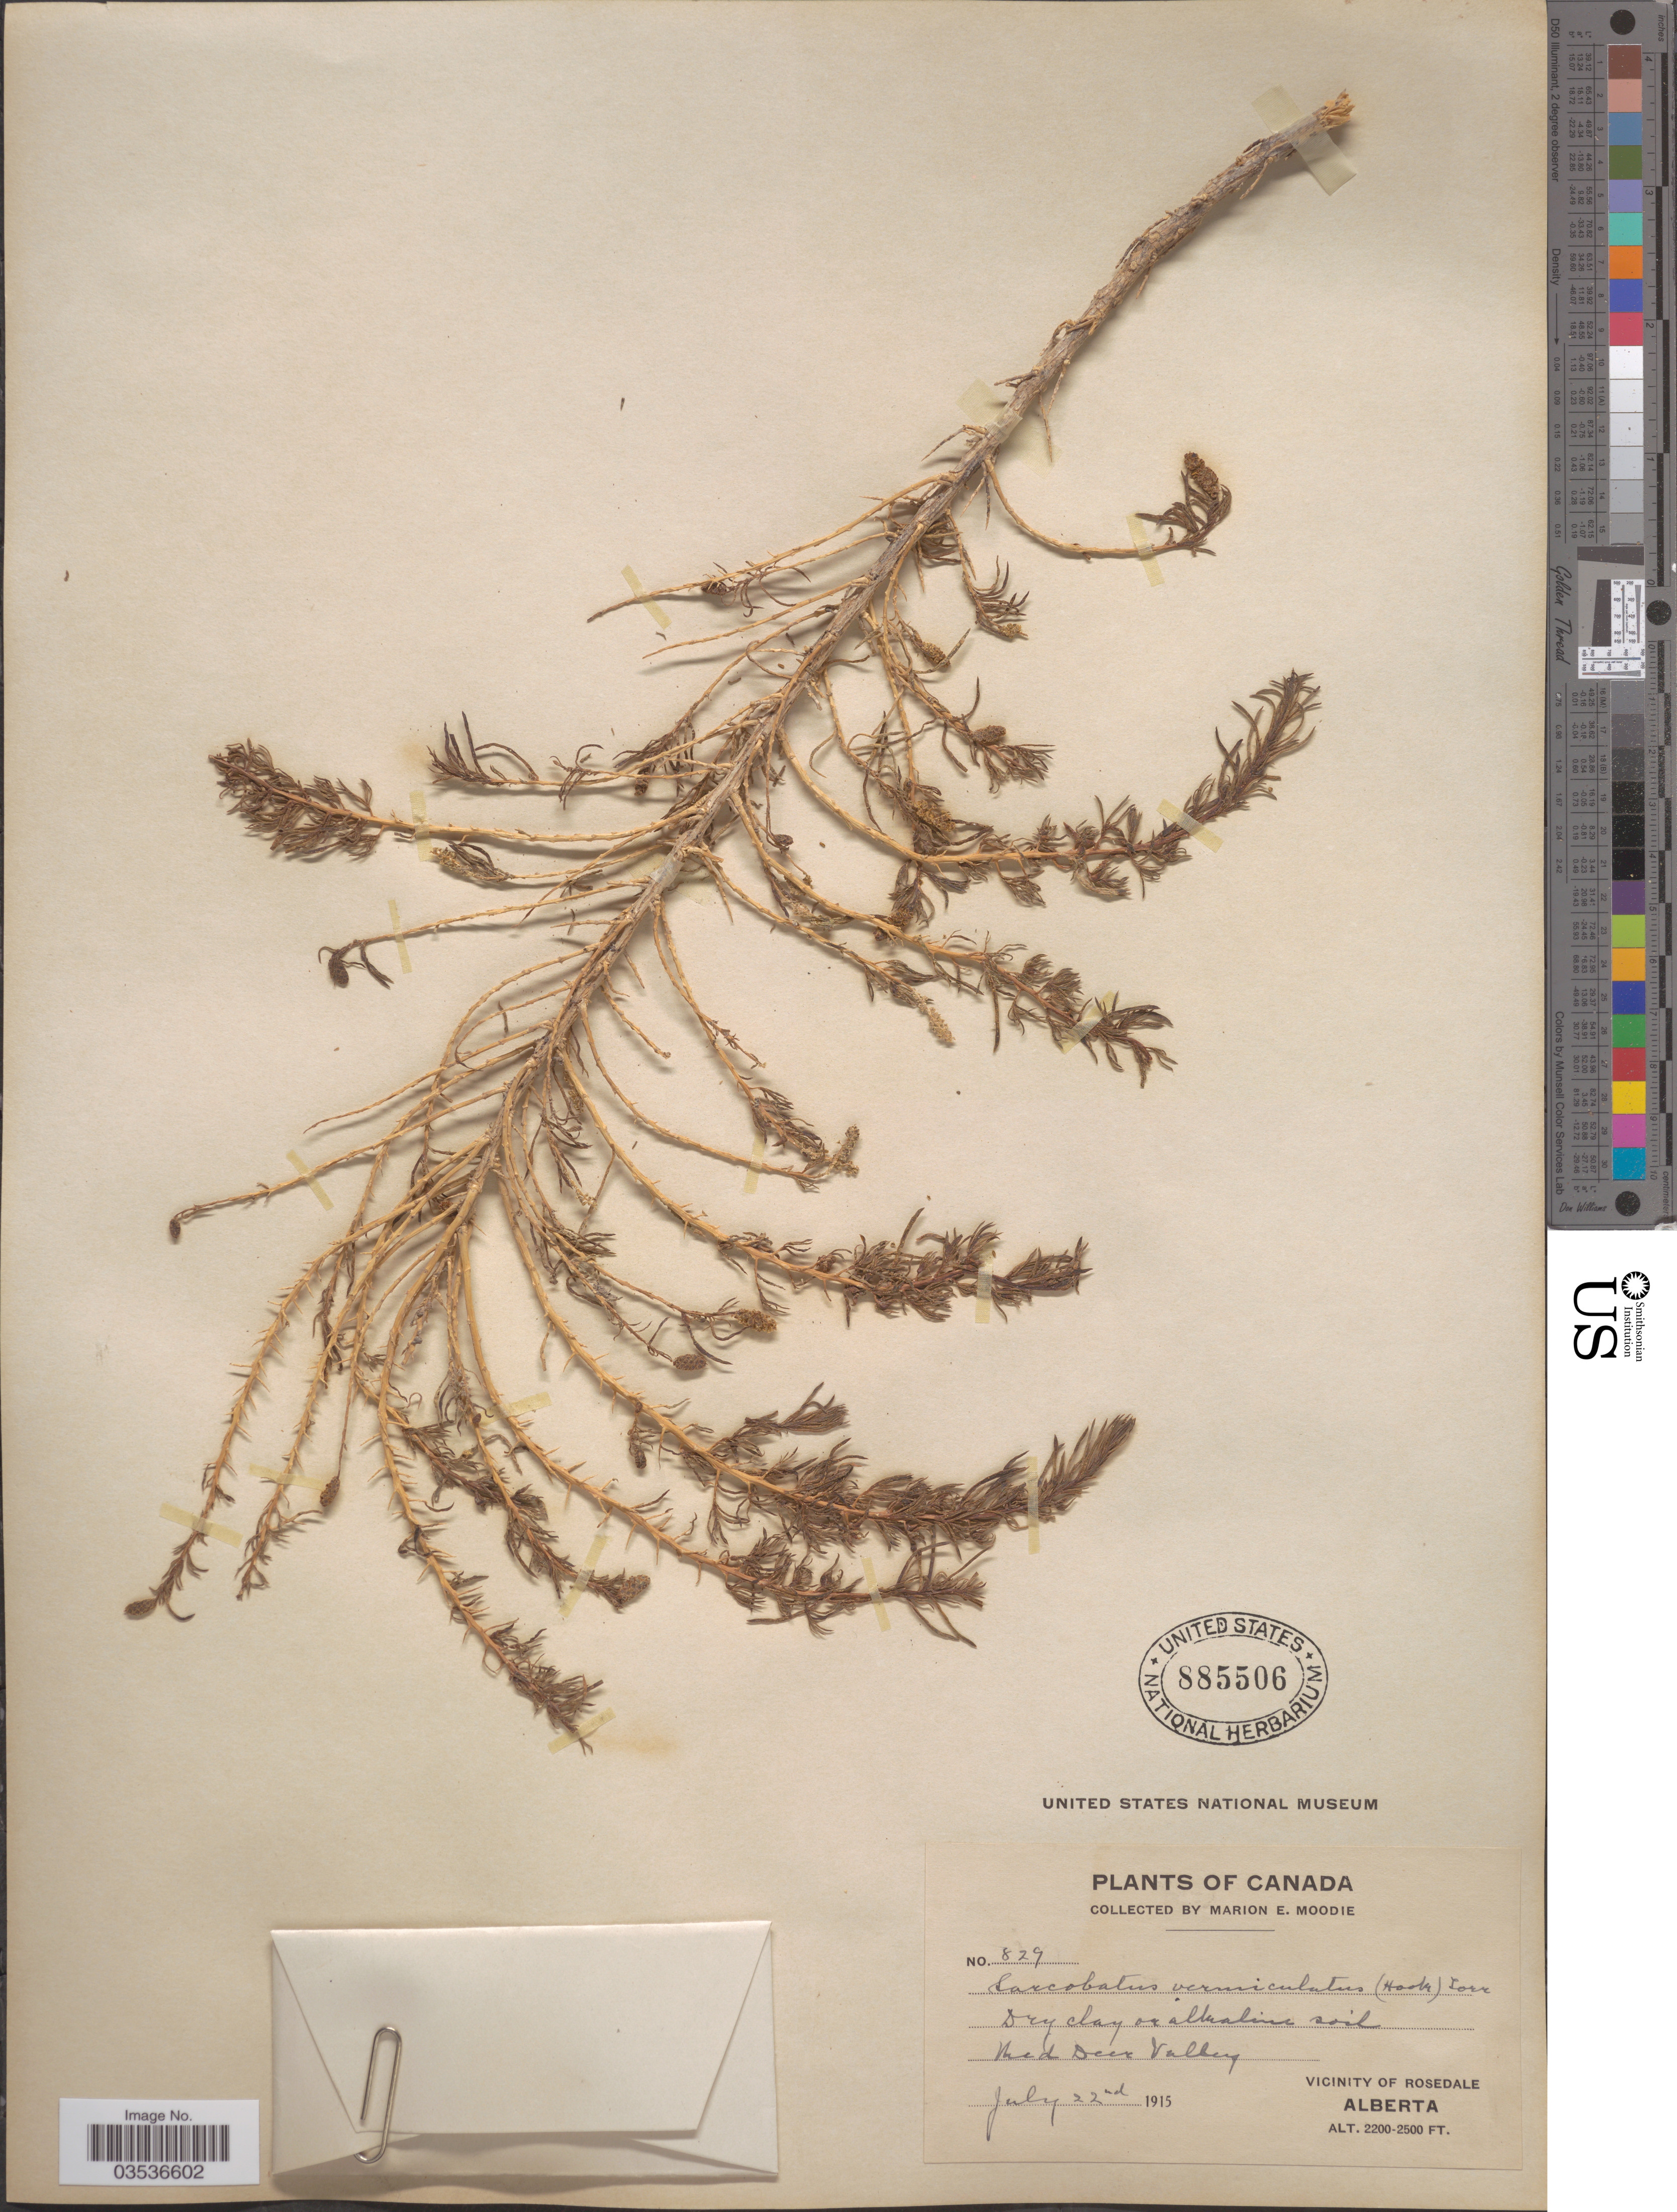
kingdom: Plantae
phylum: Tracheophyta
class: Magnoliopsida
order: Caryophyllales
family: Sarcobataceae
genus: Sarcobatus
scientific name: Sarcobatus vermiculatus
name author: (Hook.) Torr.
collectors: M. E. Moodie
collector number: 829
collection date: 1915-07-22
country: Canada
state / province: Alberta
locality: Red Deer Valley. Vicinity of Rosedale.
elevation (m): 671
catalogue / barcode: US 885506